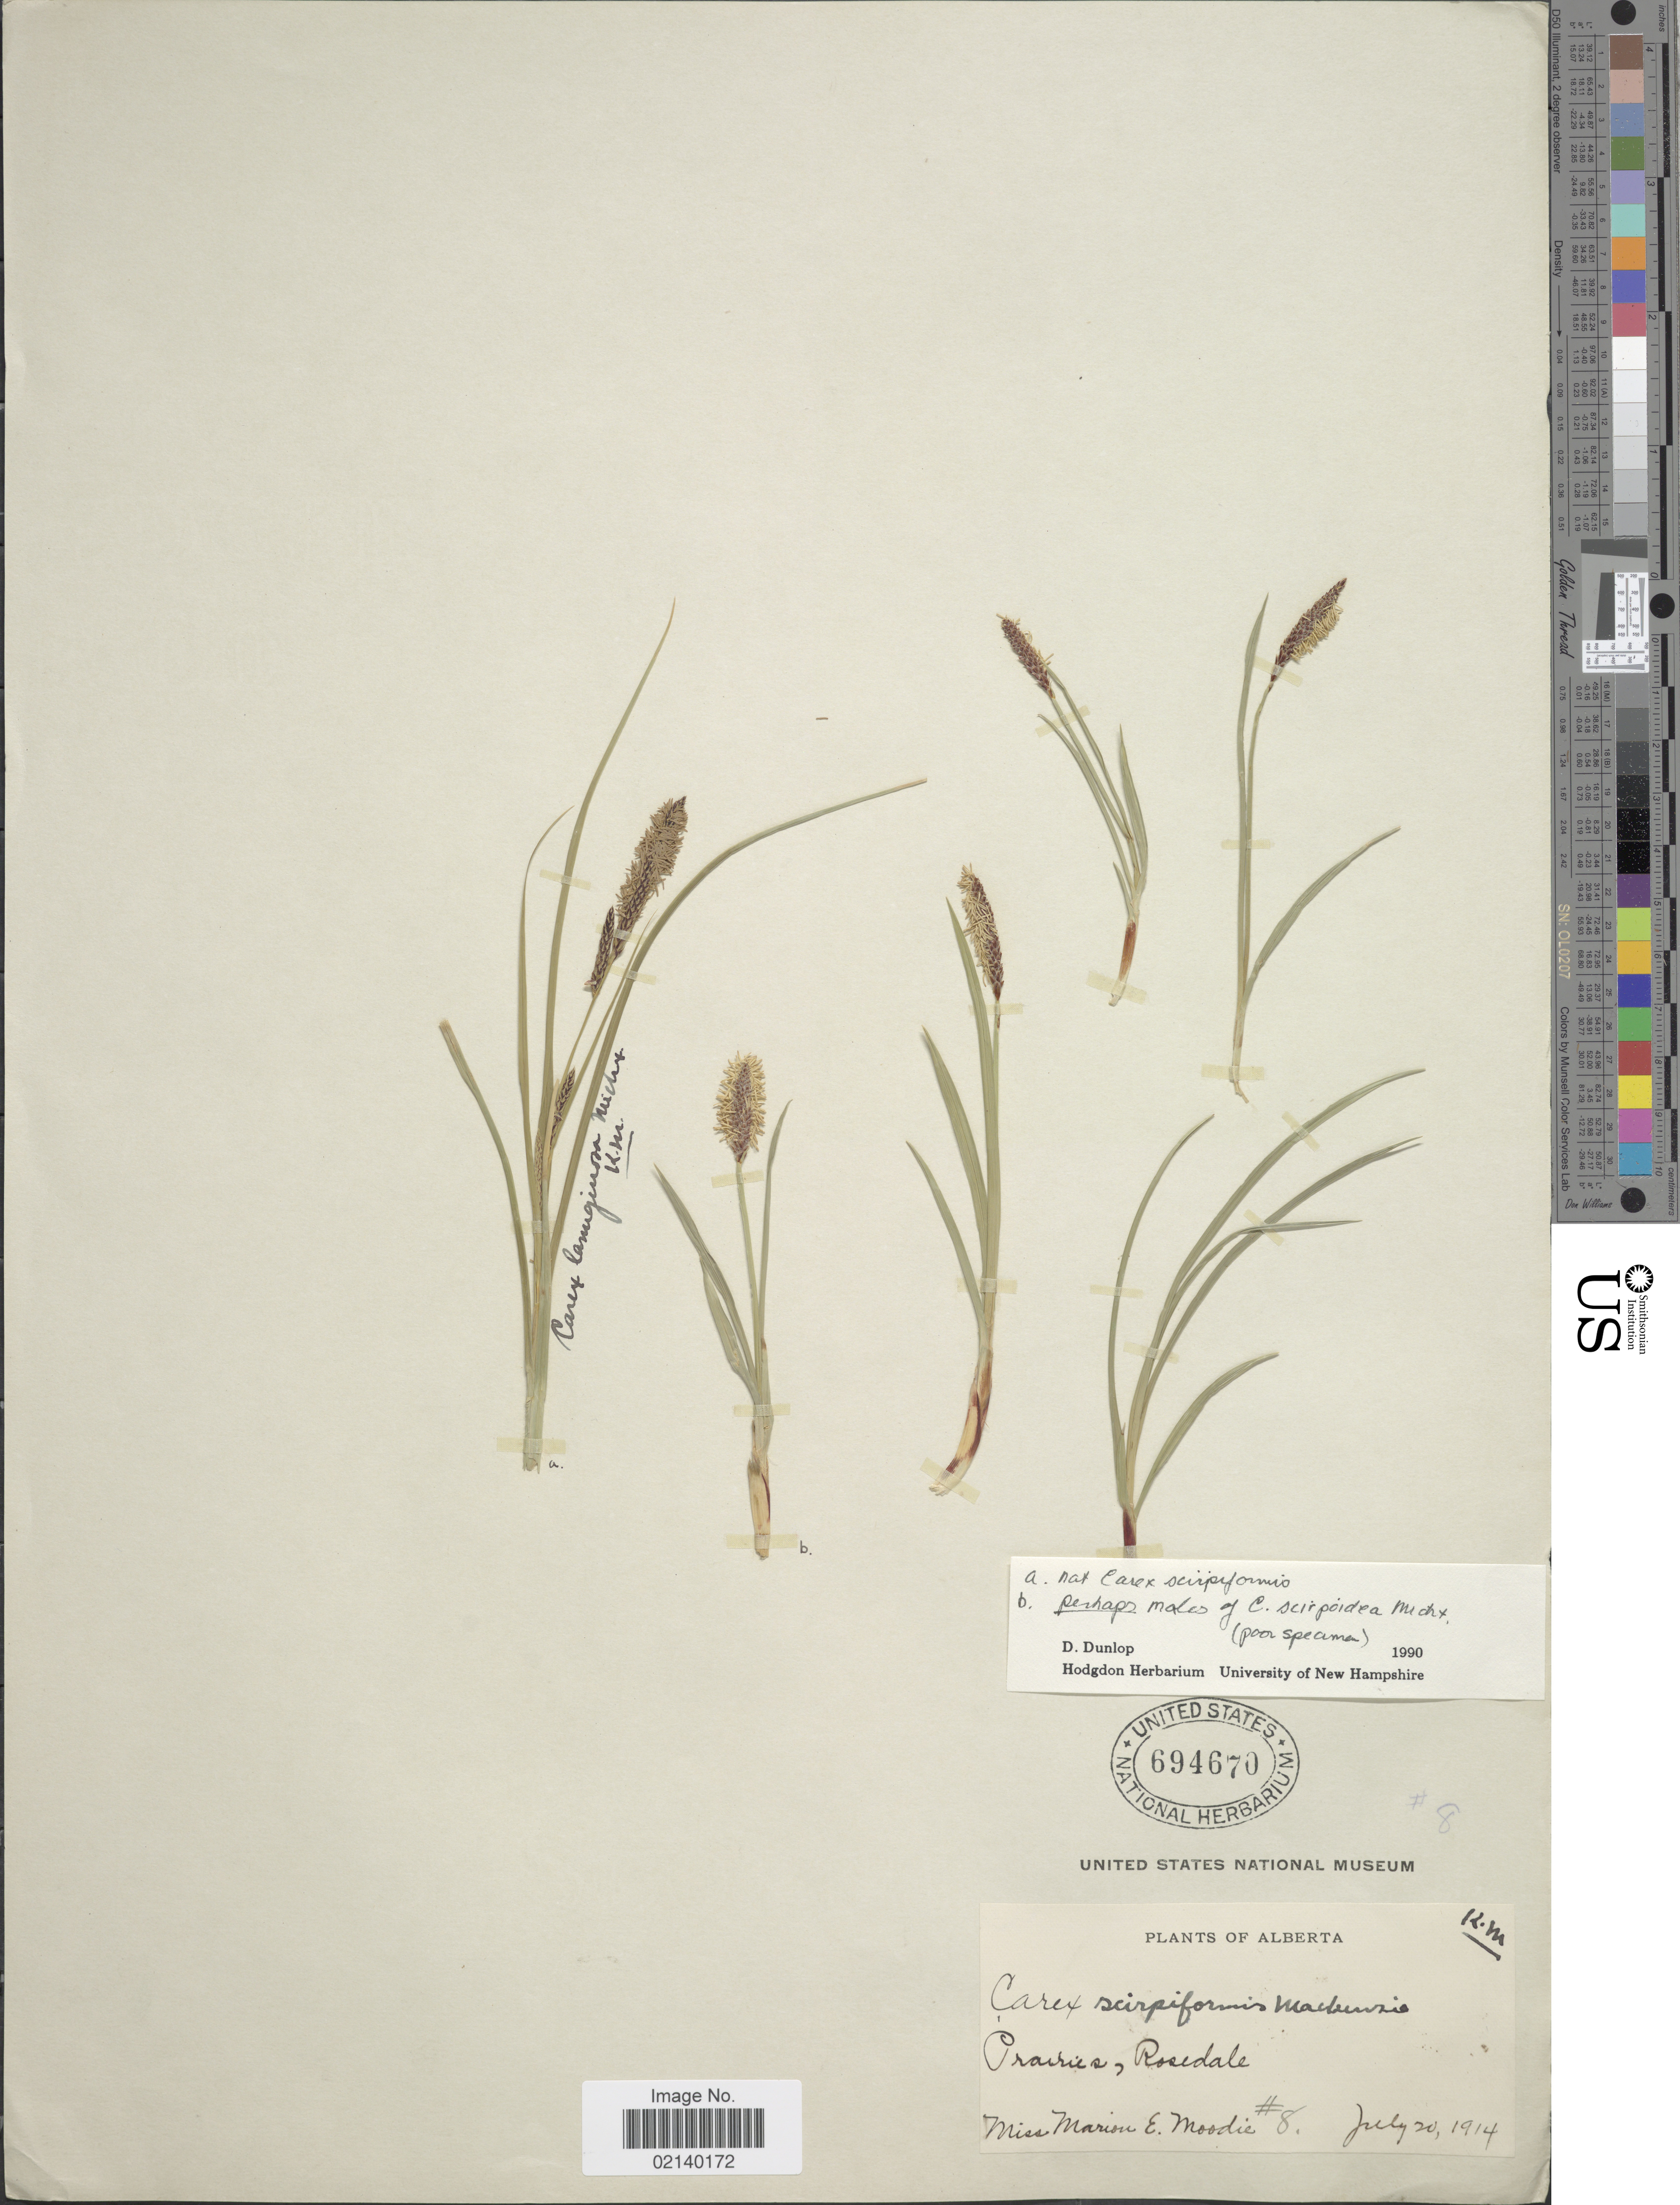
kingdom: Plantae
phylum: Tracheophyta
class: Liliopsida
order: Poales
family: Cyperaceae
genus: Carex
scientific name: Carex sp.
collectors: M. E. Moodie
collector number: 8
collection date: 1914-07-20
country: Canada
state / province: Alberta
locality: Prairies, Rosedale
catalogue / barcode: US 694670